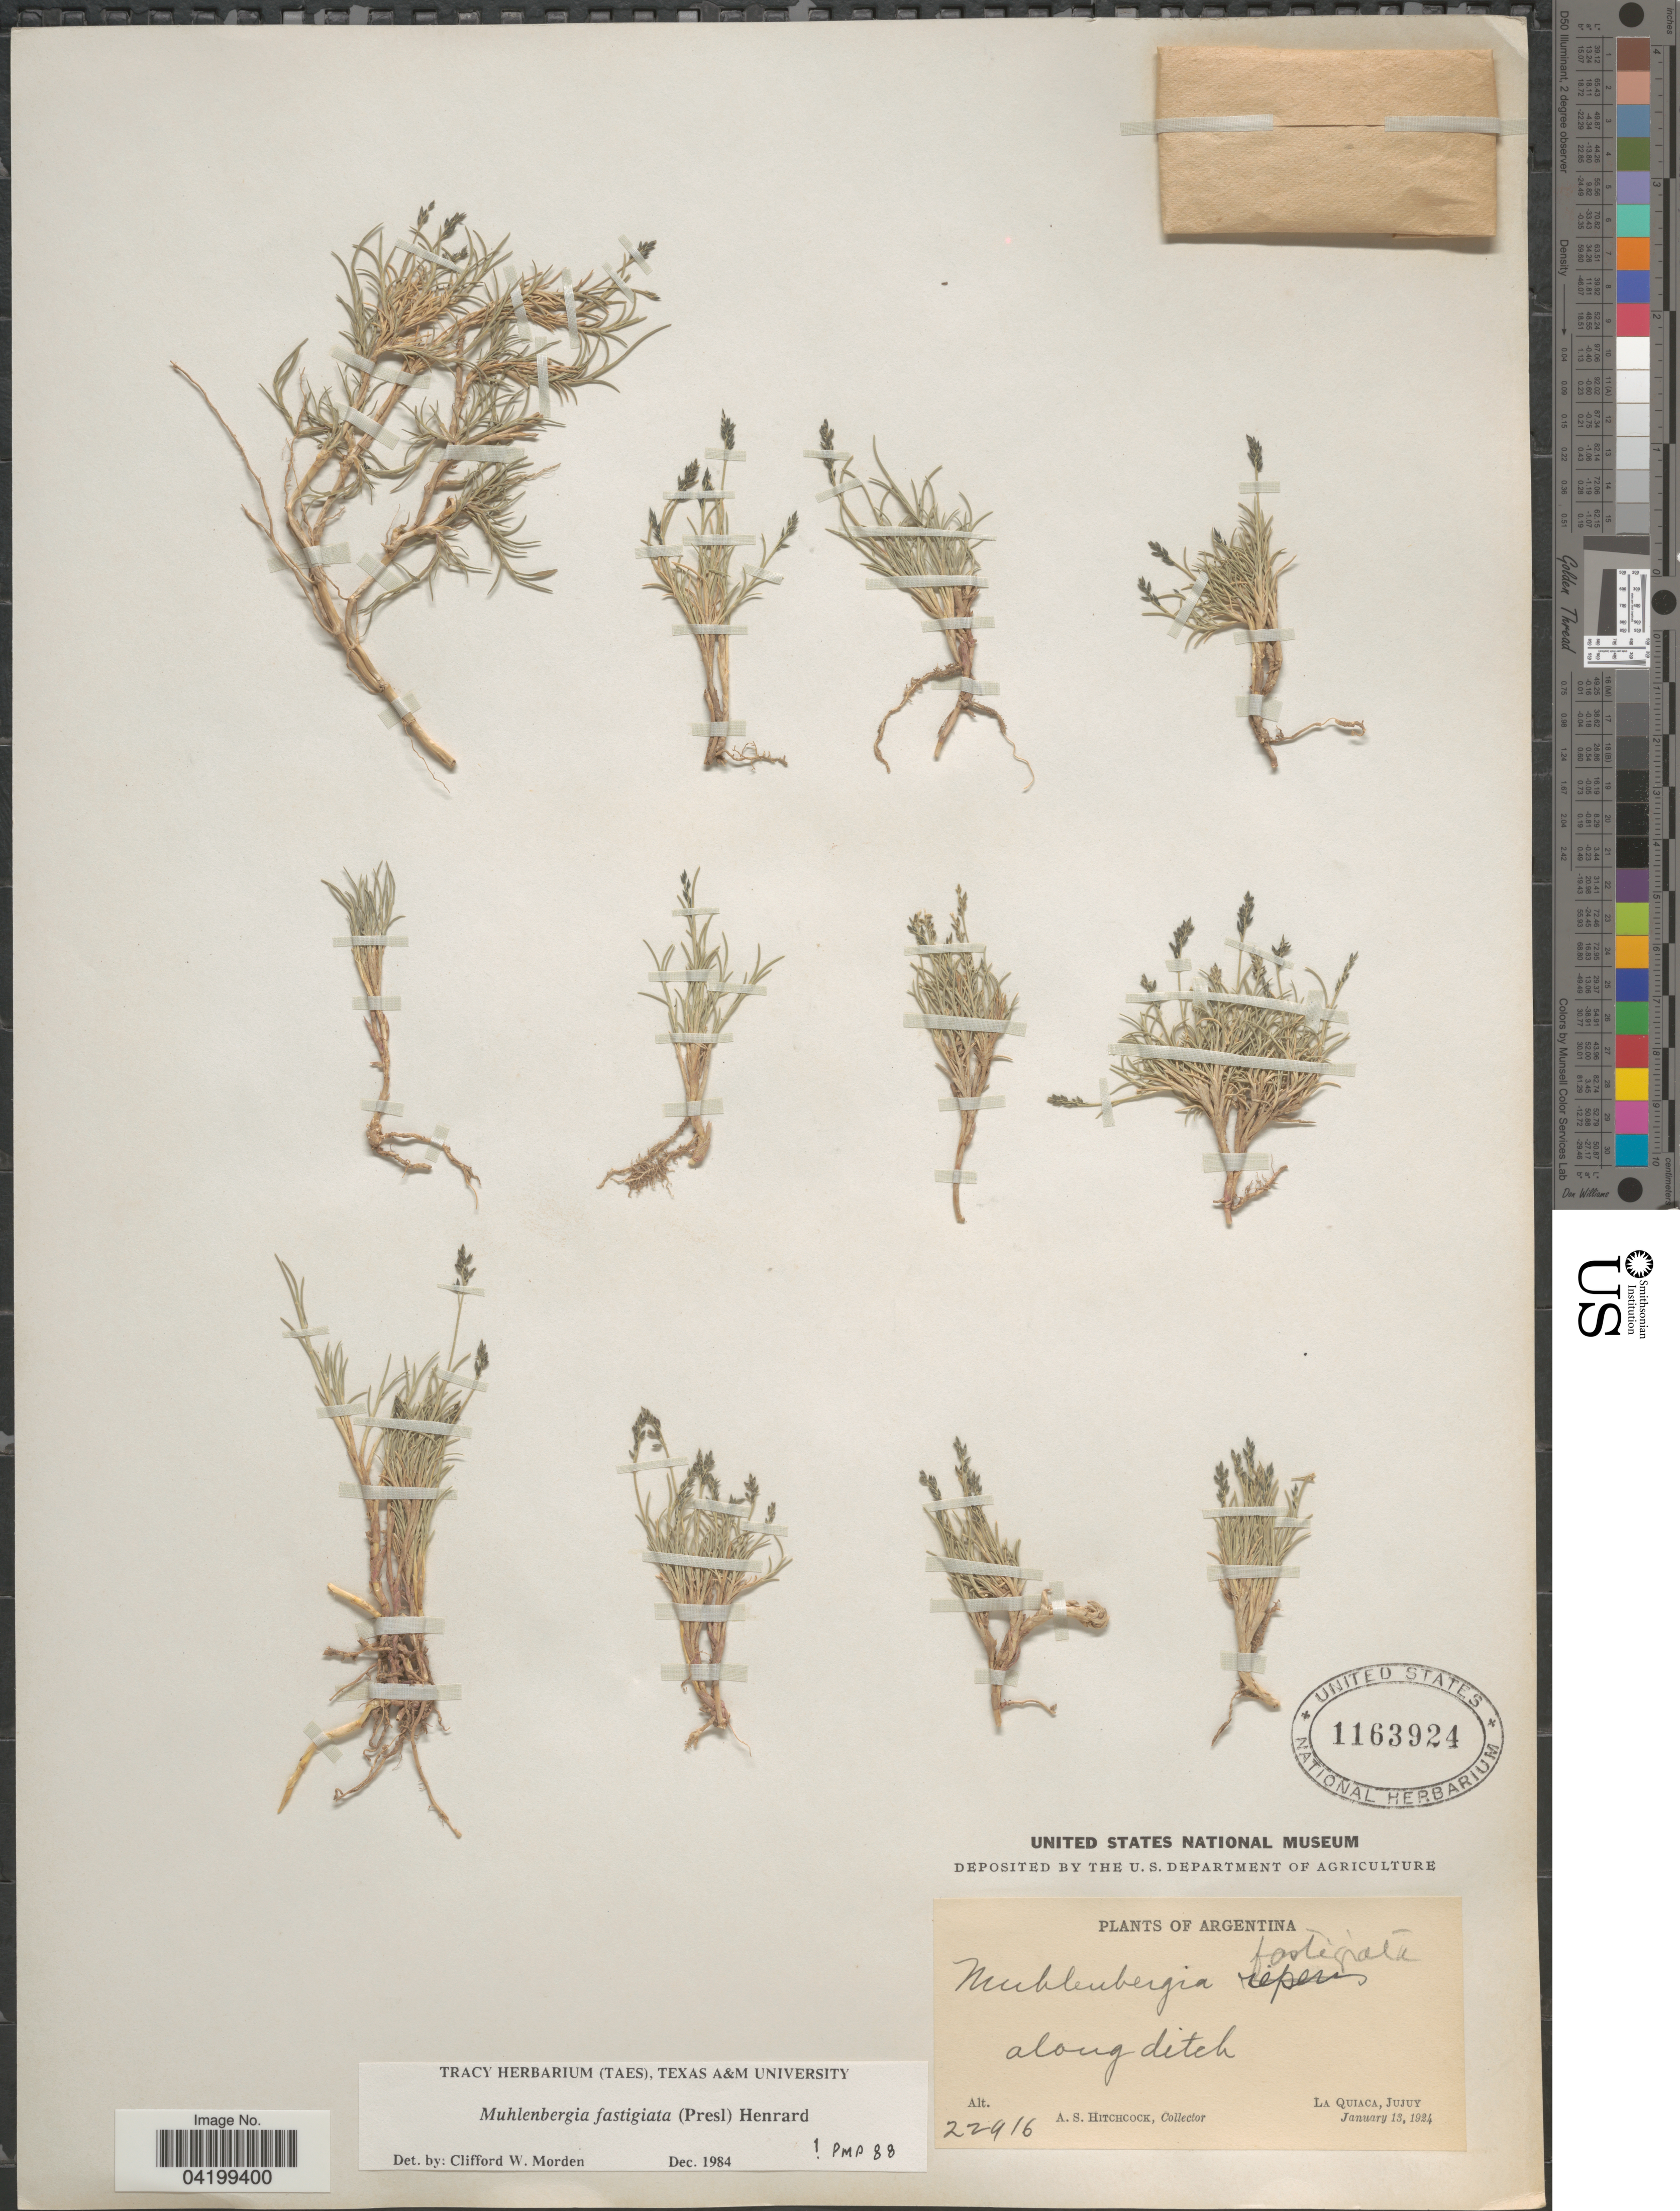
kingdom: Plantae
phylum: Tracheophyta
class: Liliopsida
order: Poales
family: Poaceae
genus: Muhlenbergia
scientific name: Muhlenbergia fastigiata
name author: (J. Presl) Henr.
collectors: A. S. Hitchcock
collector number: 22916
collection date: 1924-01-13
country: Argentina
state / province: Jujuy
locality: Along ditch. La Quiaca.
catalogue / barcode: US 1163924